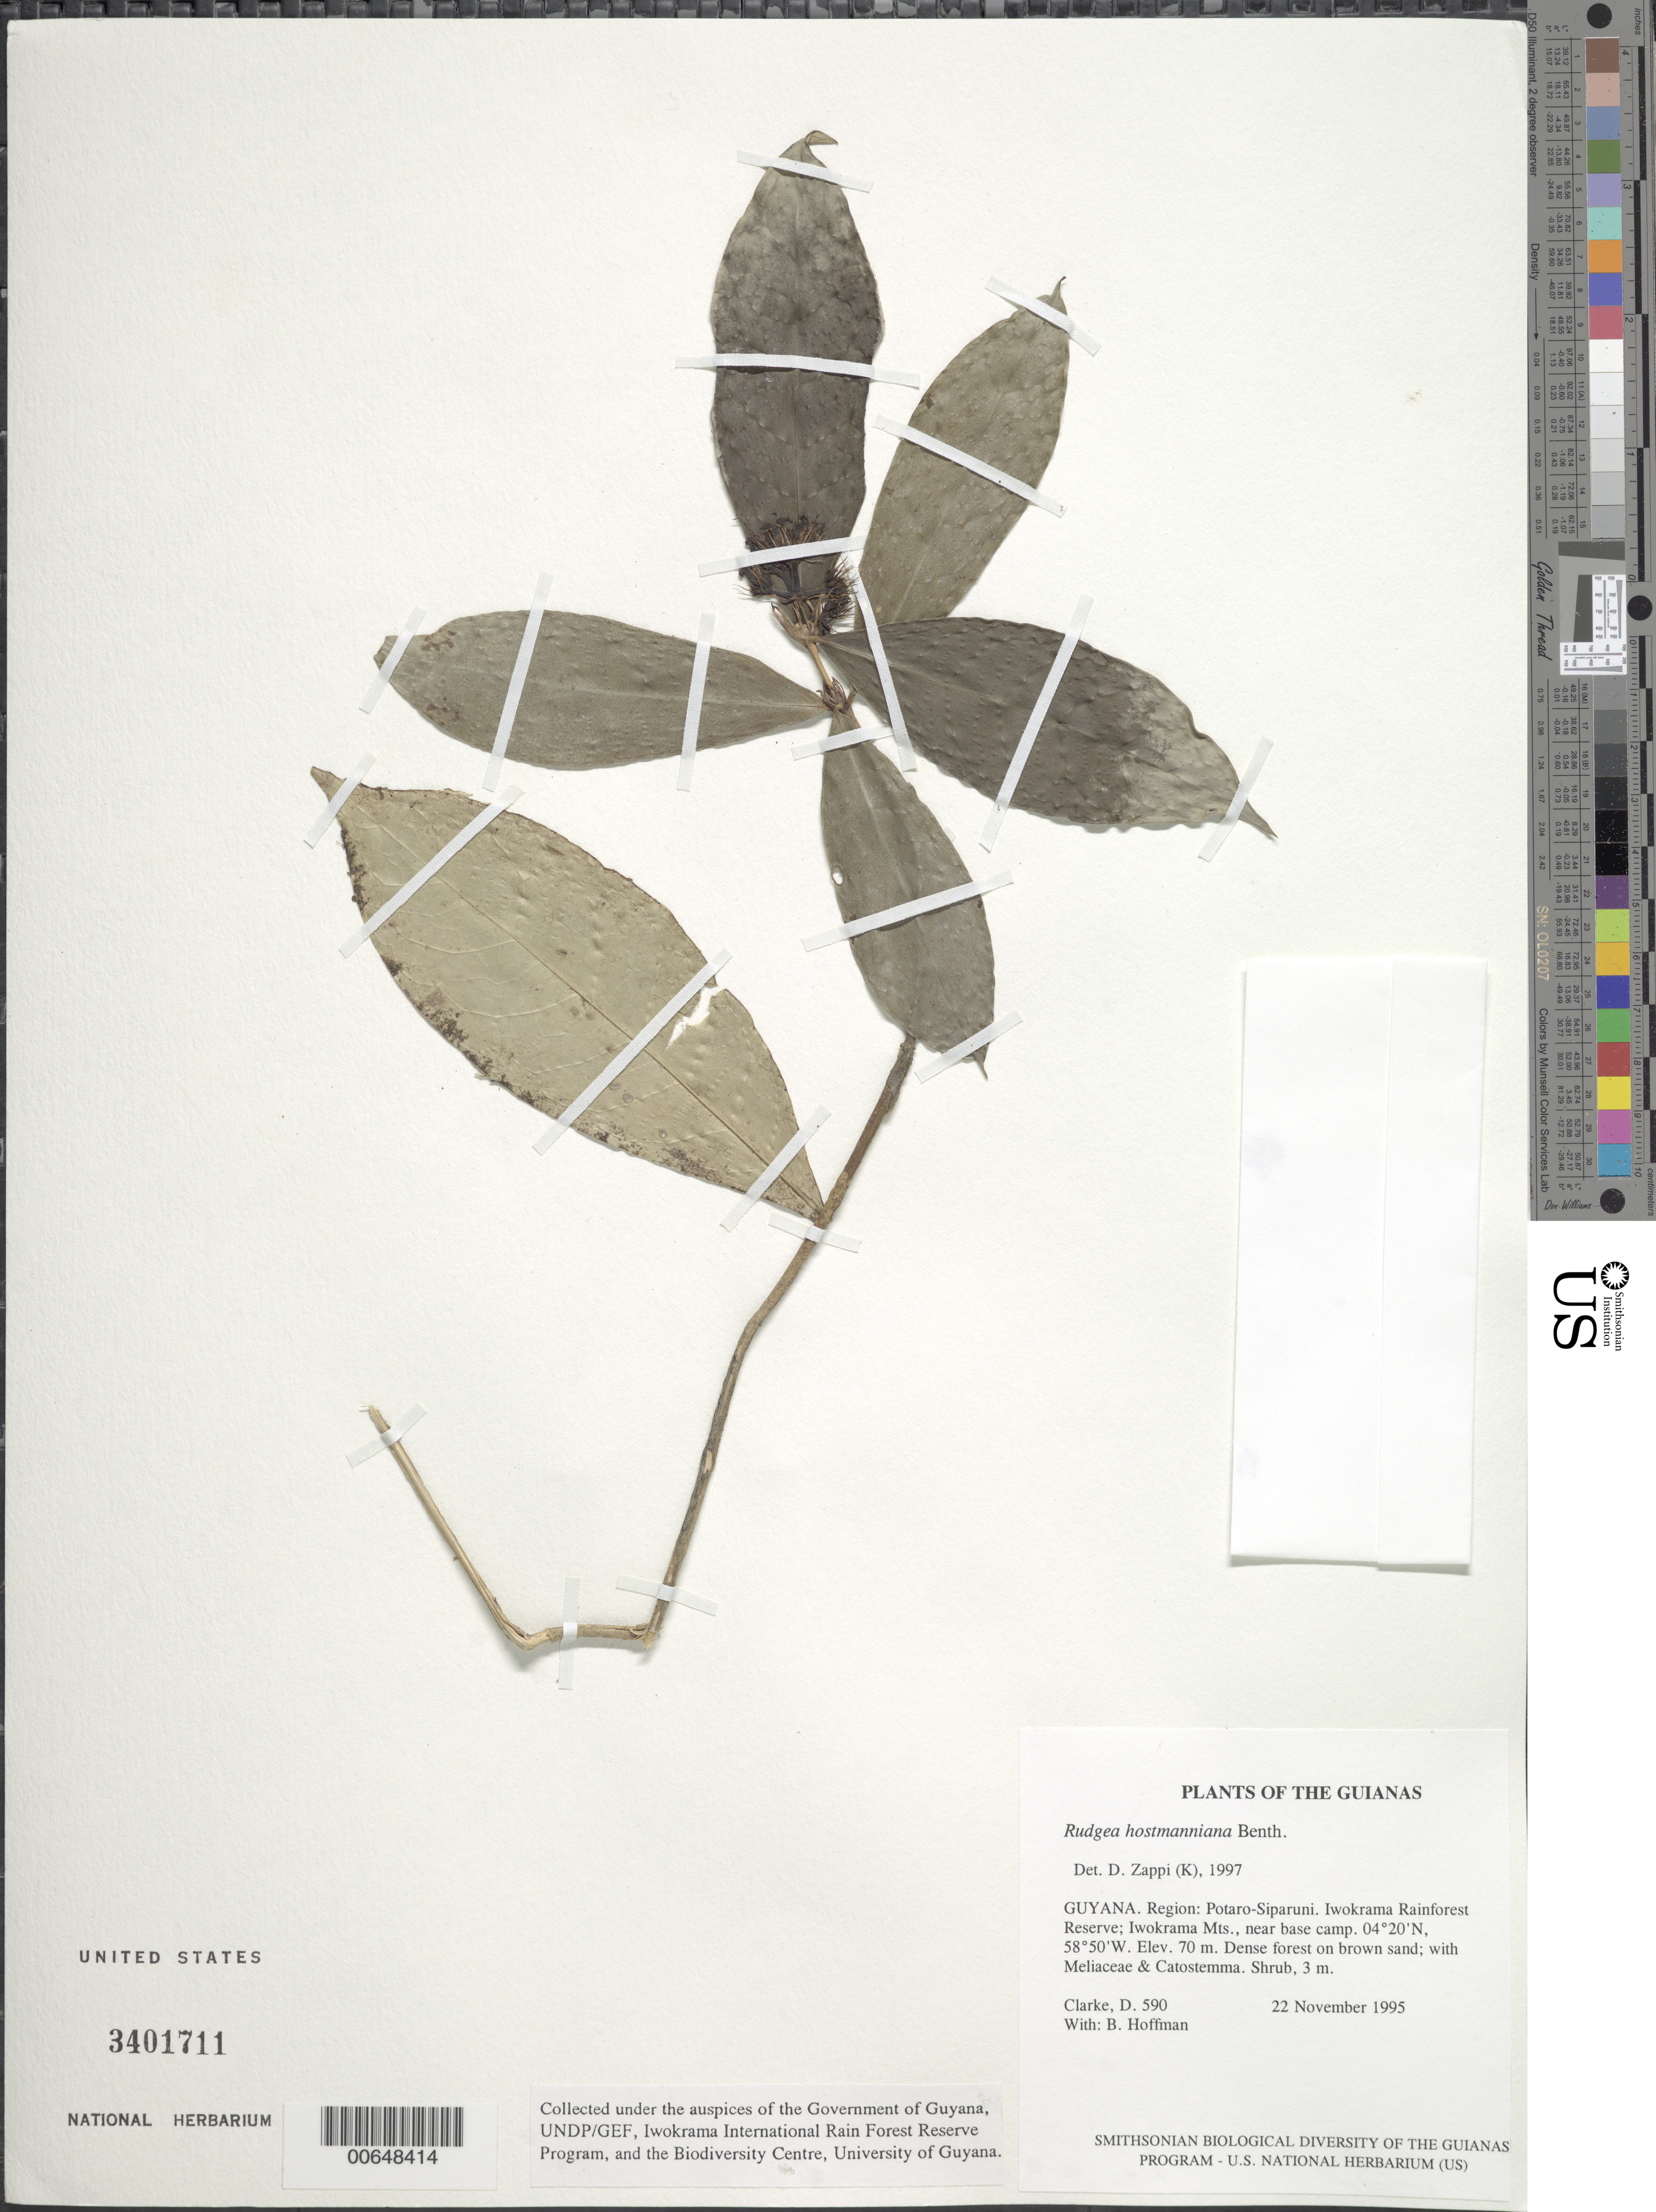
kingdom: Plantae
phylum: Tracheophyta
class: Magnoliopsida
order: Gentianales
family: Rubiaceae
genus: Rudgea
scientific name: Rudgea hostmanniana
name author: Benth.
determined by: Zappi, Daniela C.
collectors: H. D. Clarke & B. Hoffman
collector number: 590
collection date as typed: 22 November 1995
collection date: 1995-11-22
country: Guyana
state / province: Potaro-Siparuni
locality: Iwokrama Rainforest Reserve; Iwokrama Mts., near base camp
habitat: Dense forest on brown sand; with Meliaceae & Catostemma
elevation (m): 70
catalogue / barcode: US 3401711